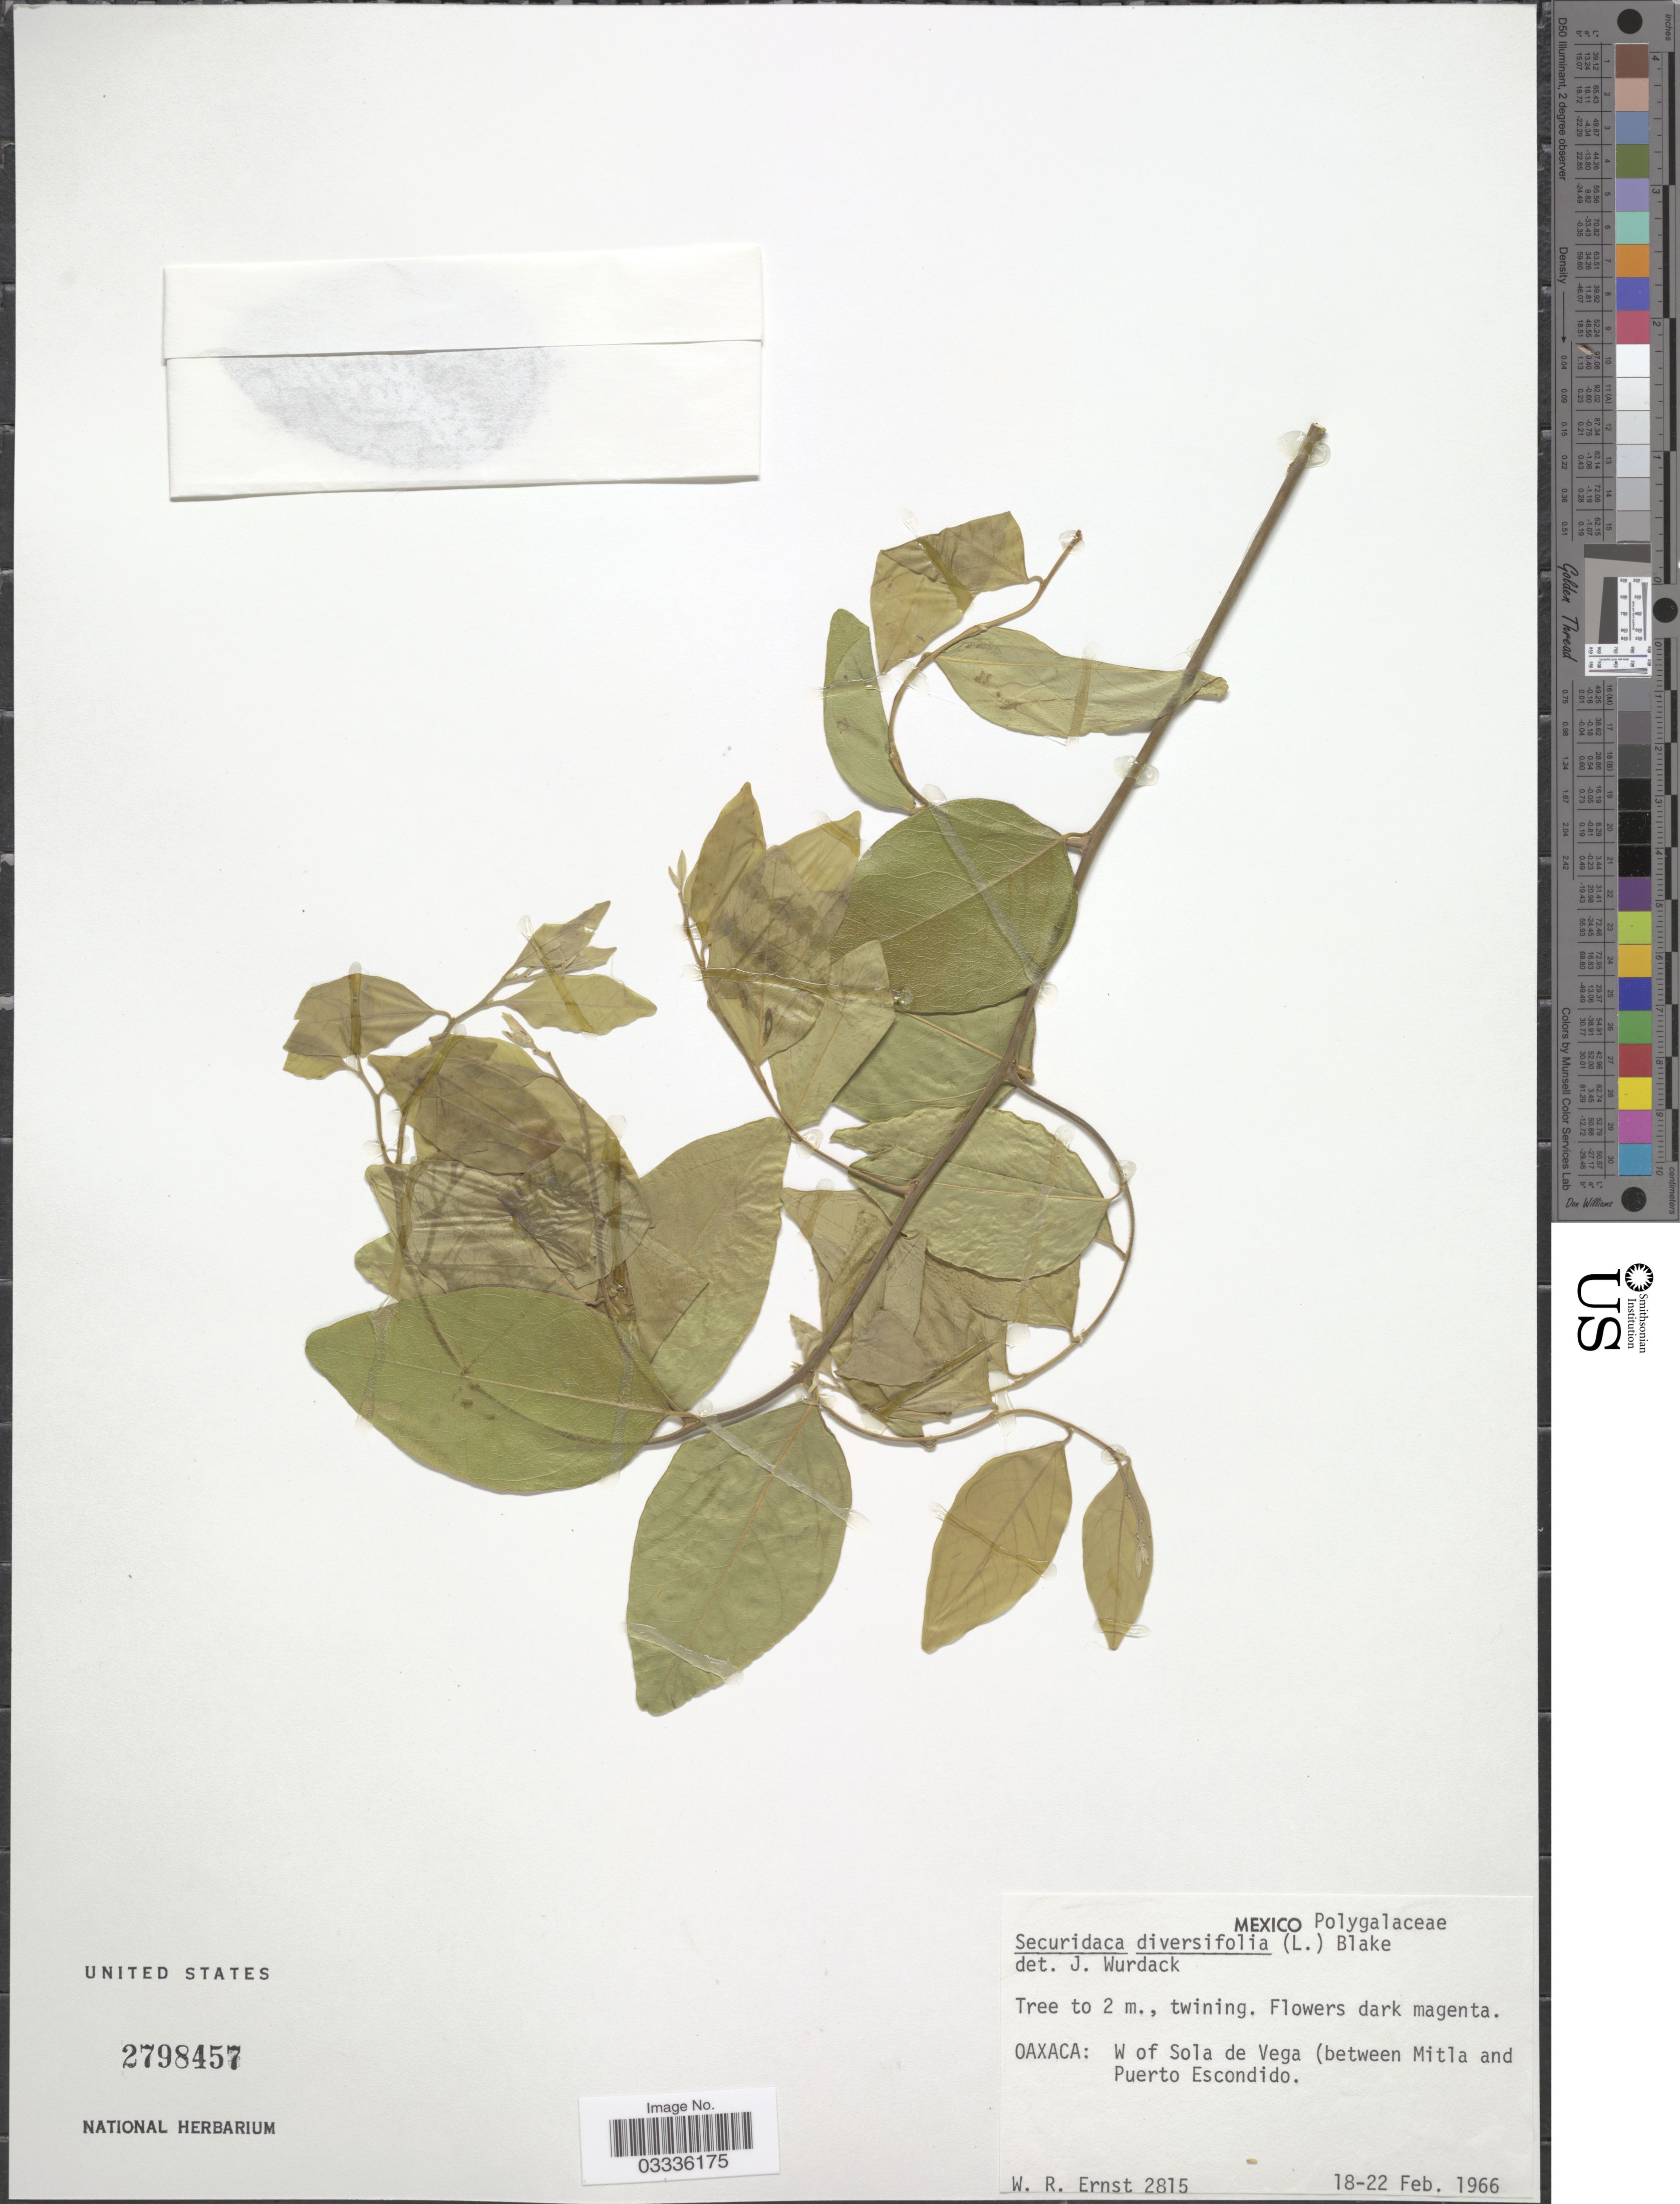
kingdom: Plantae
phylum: Tracheophyta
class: Magnoliopsida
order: Fabales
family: Polygalaceae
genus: Securidaca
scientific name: Securidaca diversifolia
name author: (L.) S.F. Blake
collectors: W. R. Ernst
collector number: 2815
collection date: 1966-02-18/1966-02-22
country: Mexico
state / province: Oaxaca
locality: W of Sola de Vega (between Mitla and Puerto Escondido).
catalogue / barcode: US 2798457